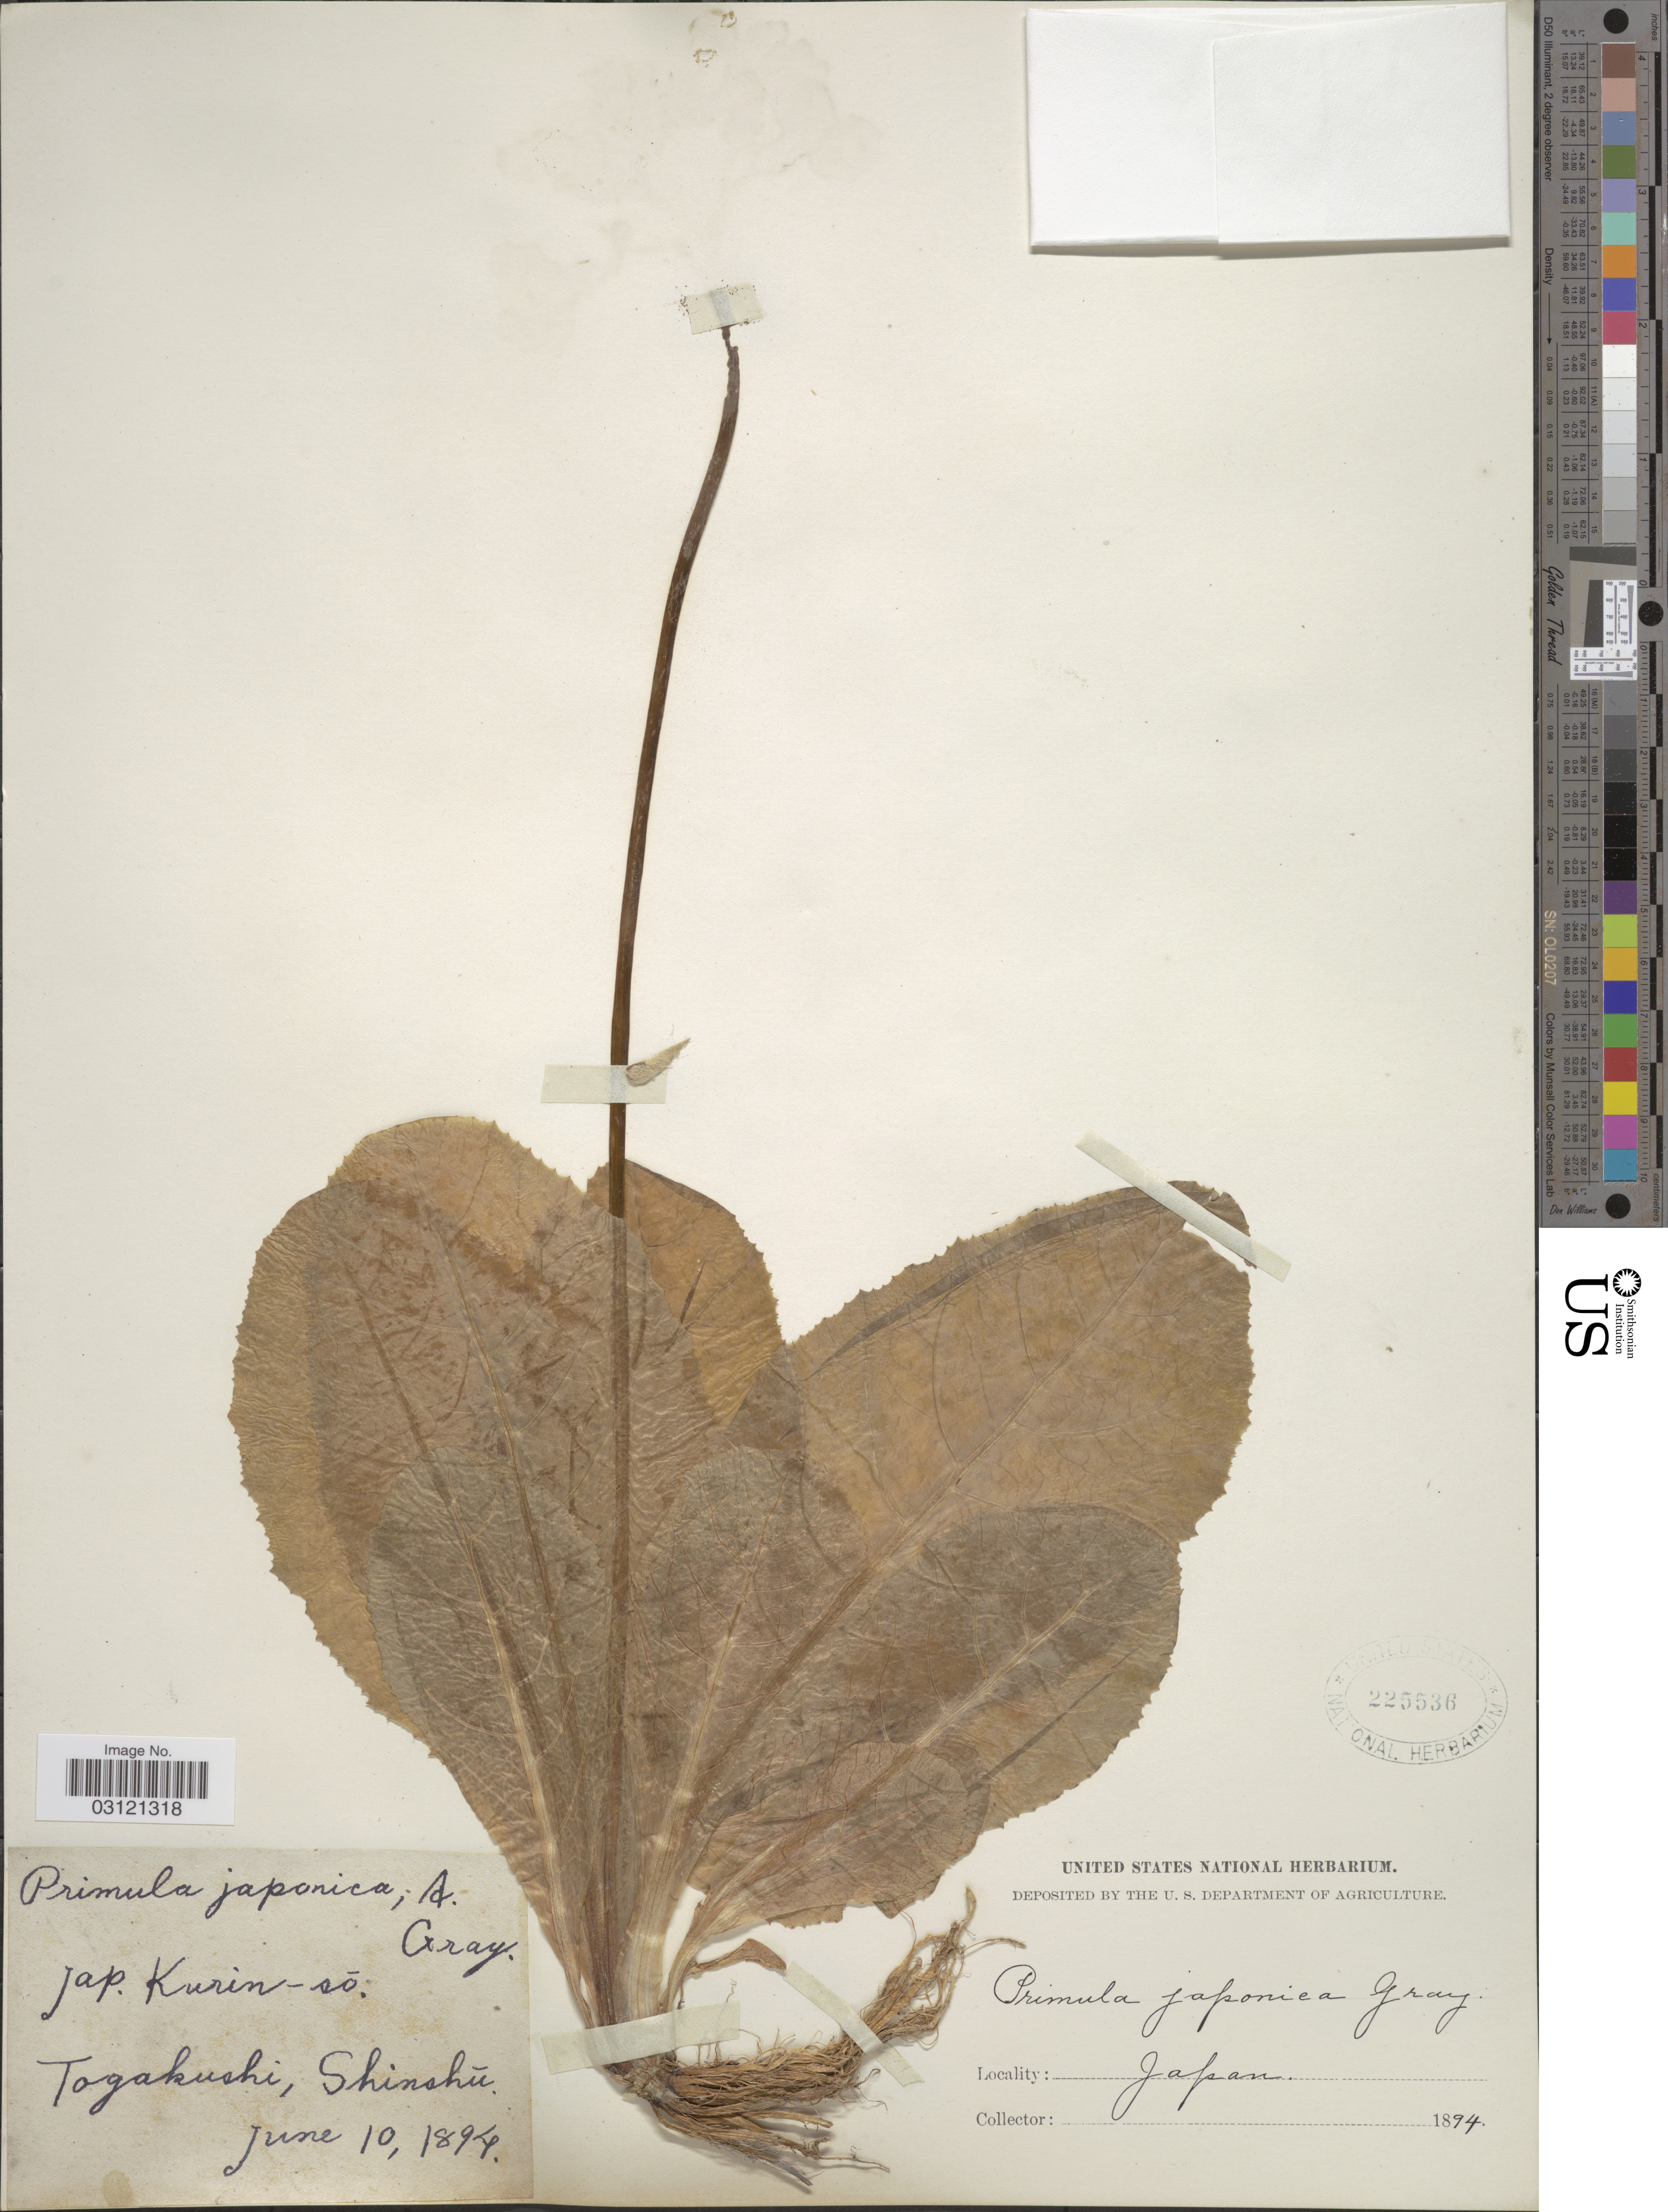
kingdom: Plantae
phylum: Tracheophyta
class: Magnoliopsida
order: Ericales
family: Primulaceae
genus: Primula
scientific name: Primula japonica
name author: A. Gray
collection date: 1894-06-10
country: Japan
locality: Togakushi, Shinshu.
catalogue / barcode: US 225536